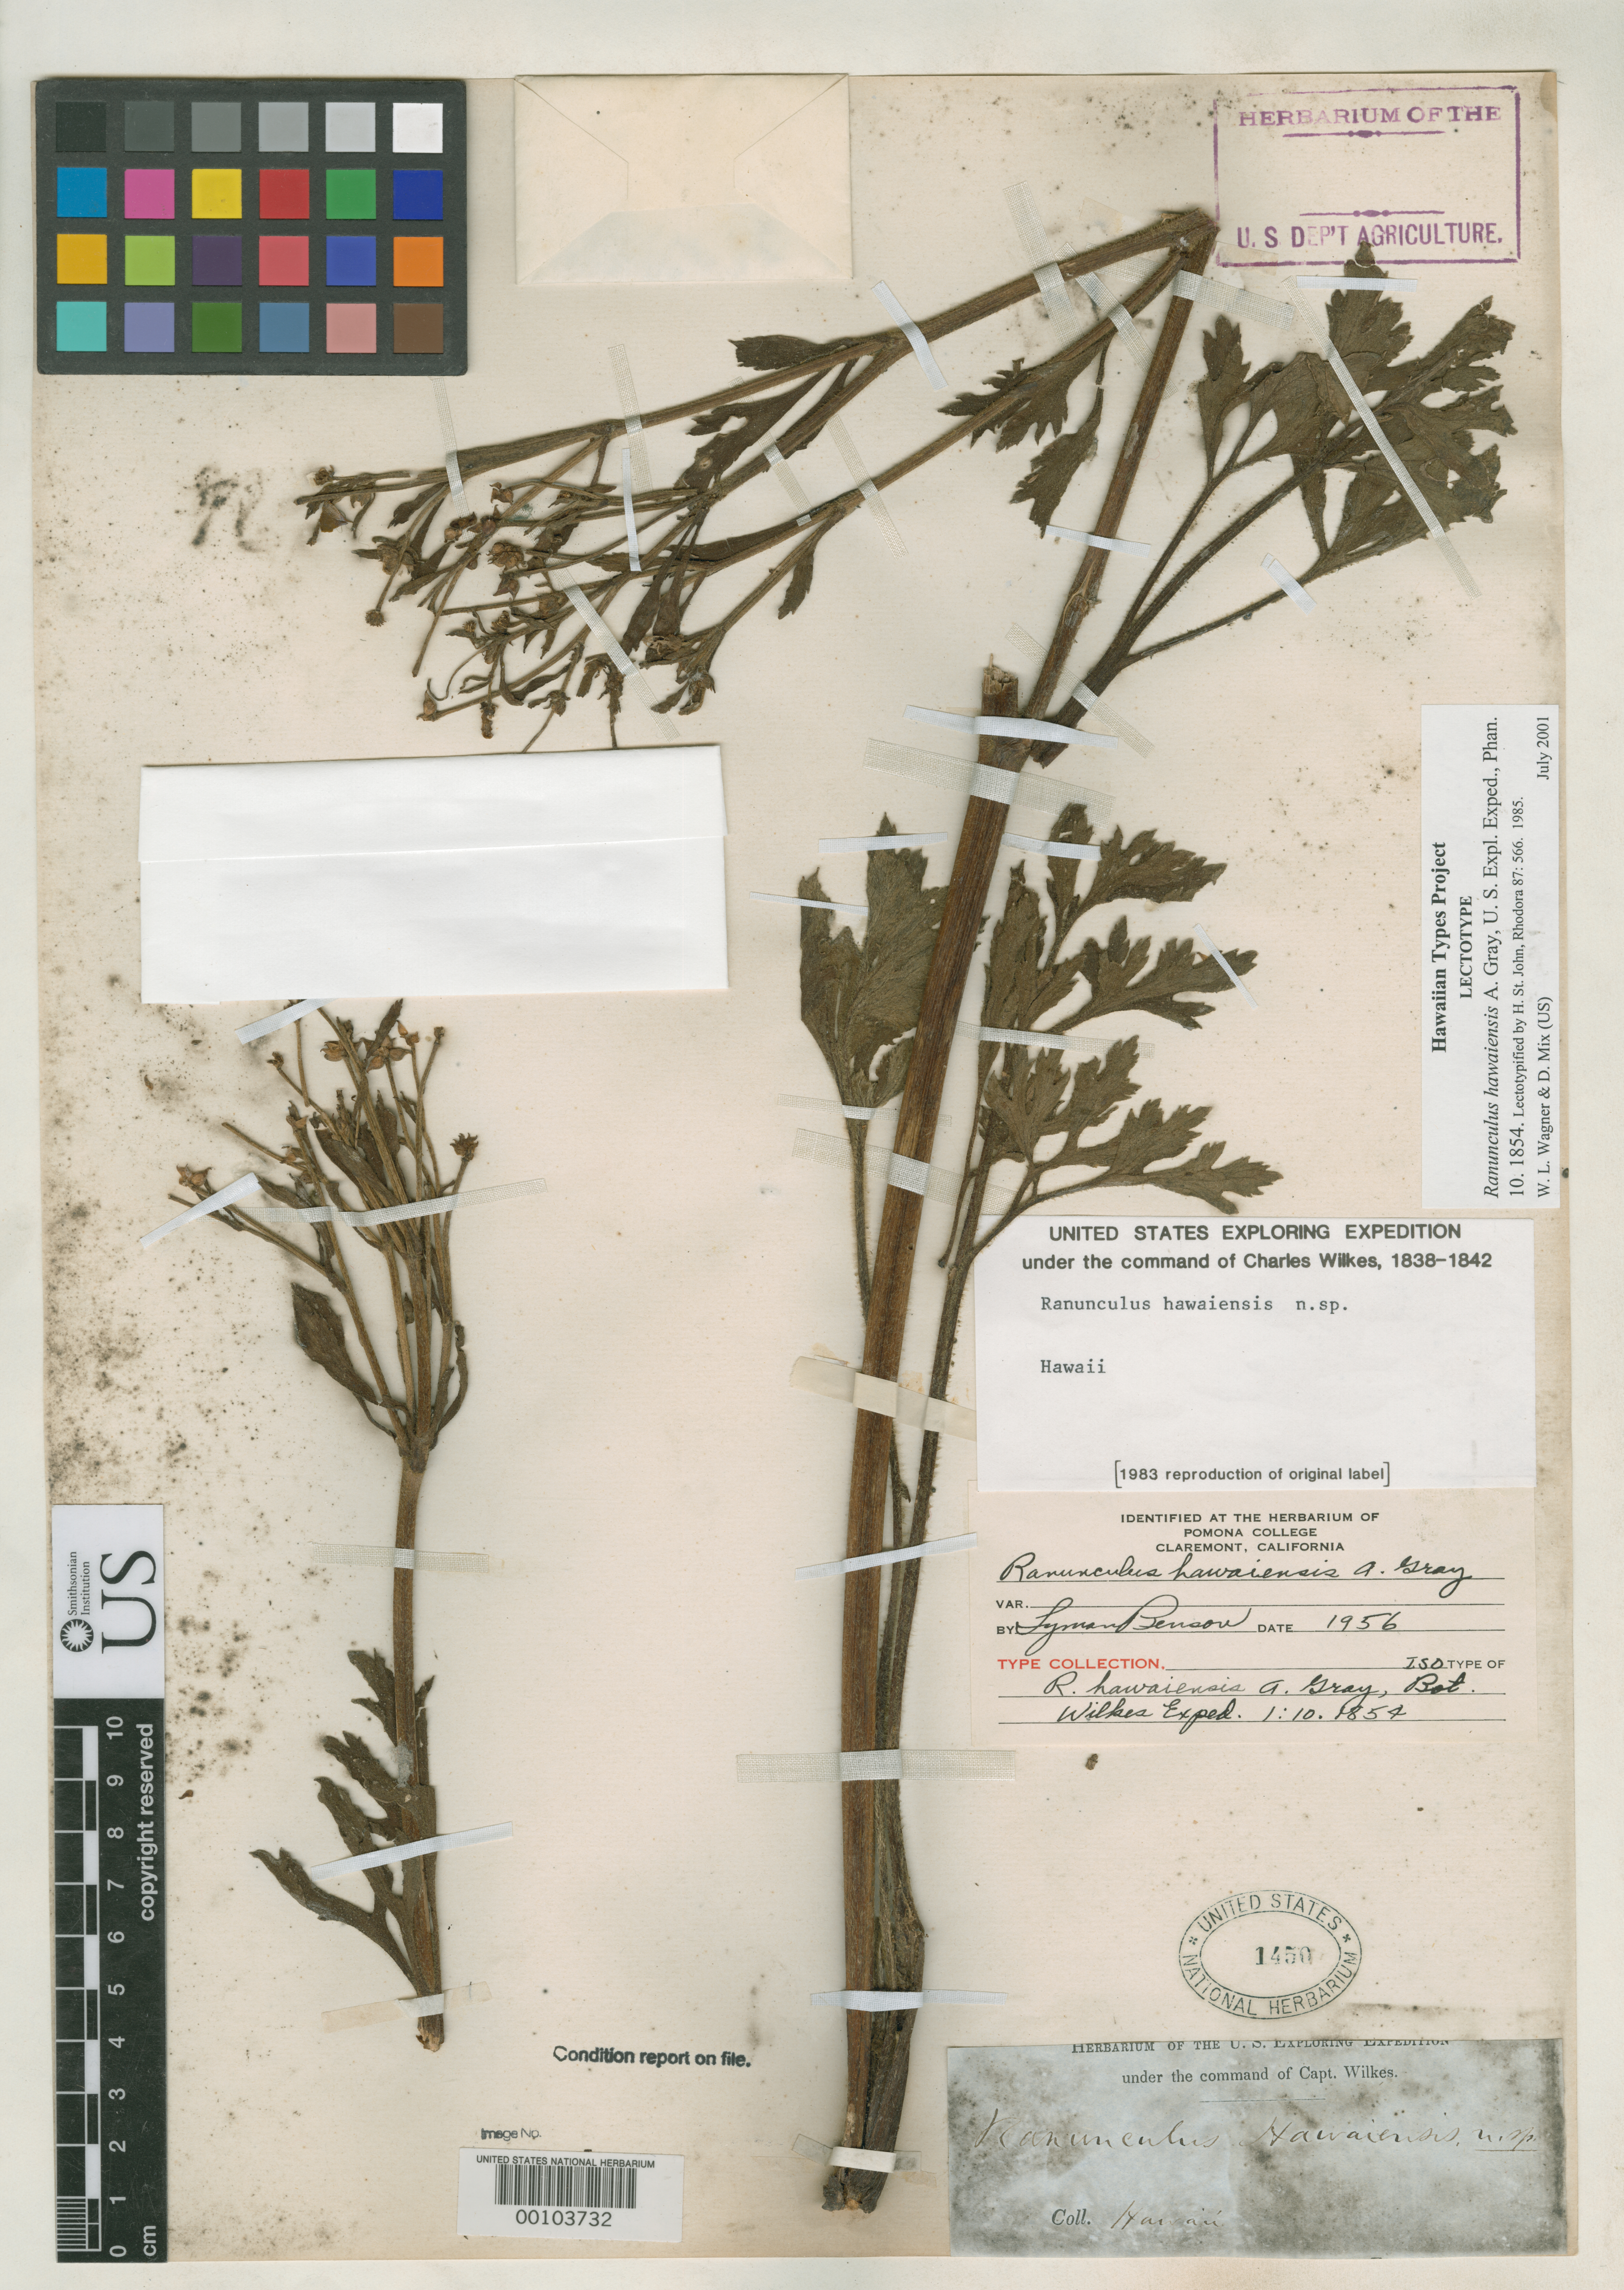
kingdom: Plantae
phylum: Tracheophyta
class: Magnoliopsida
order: Ranunculales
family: Ranunculaceae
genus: Ranunculus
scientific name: Ranunculus hawaiensis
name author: A. Gray in Wilkes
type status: Isotype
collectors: Wilkes Explor. Exped.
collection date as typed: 1838 to -- --- 1842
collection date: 1838/1842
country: United States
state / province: Hawaii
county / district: Maui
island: Maui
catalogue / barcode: US 1450